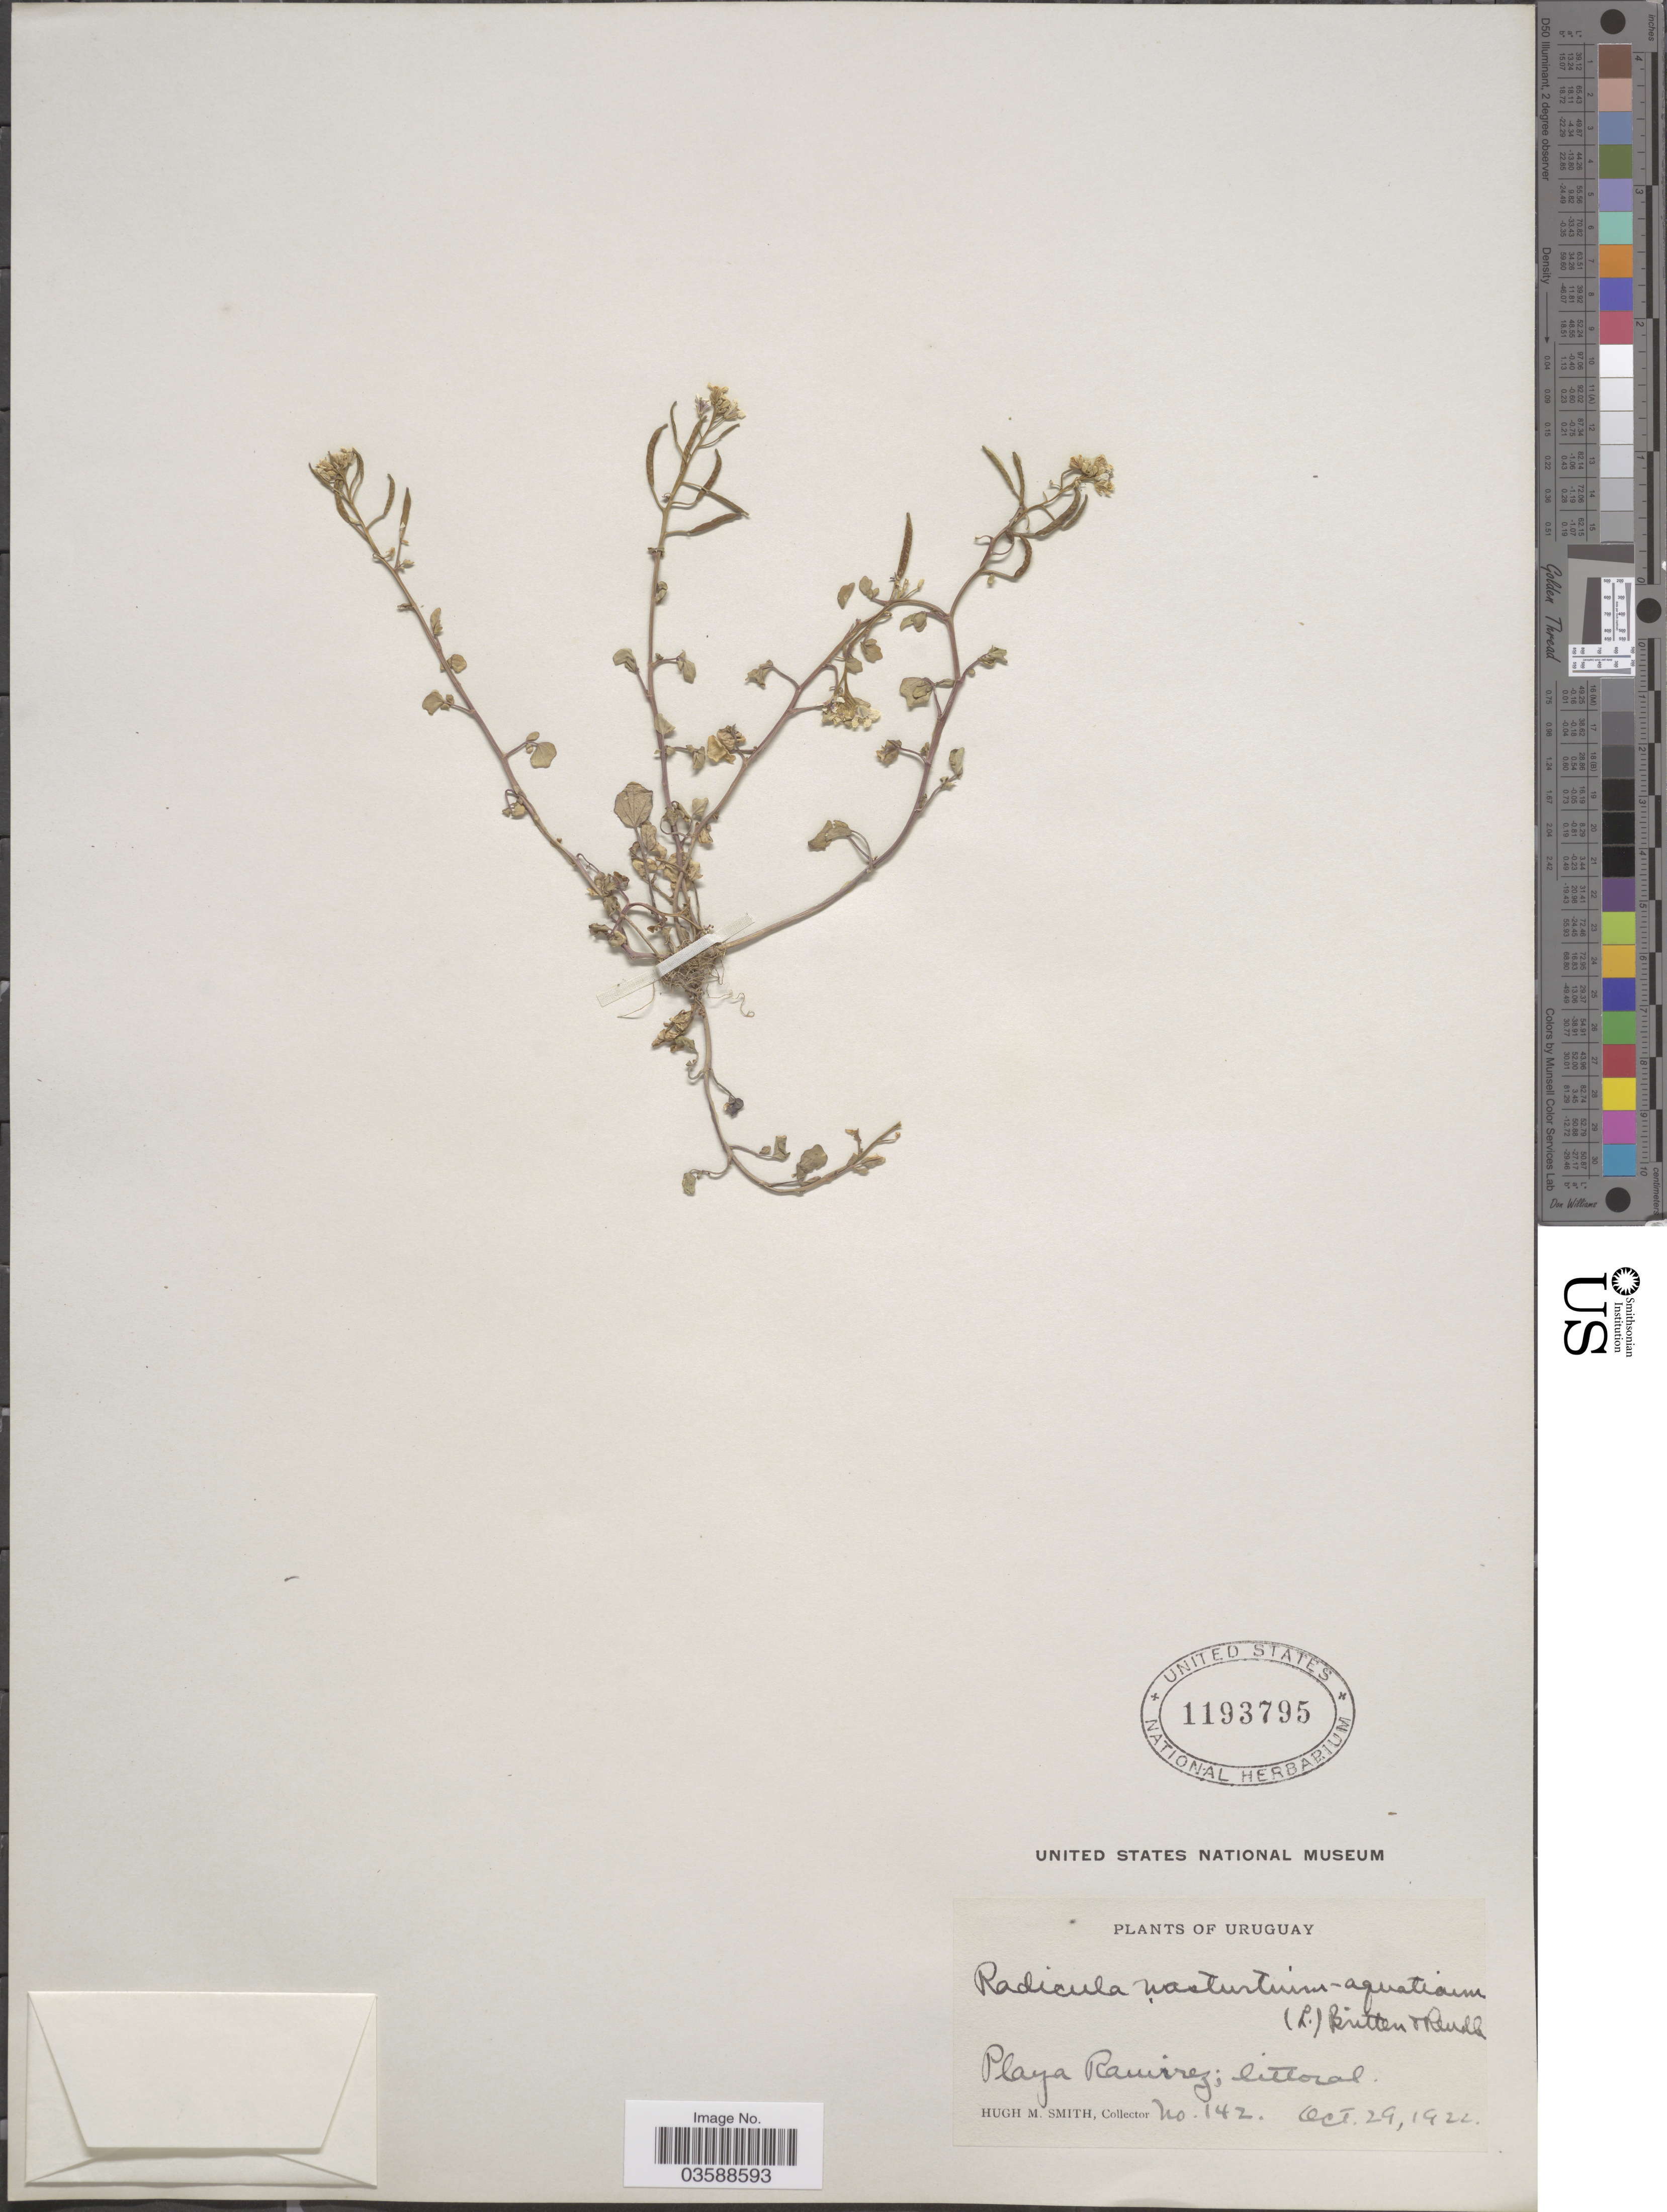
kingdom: Plantae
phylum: Tracheophyta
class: Magnoliopsida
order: Brassicales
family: Brassicaceae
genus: Nasturtium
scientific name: Nasturtium officinale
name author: R. Br.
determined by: Strong, M. T., (US), Smithsonian Institution - National Museum of Natural History (UNITED STATES)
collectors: H. M. Smith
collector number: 142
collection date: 1922-10-29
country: Uruguay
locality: Playa Ramirez; littoral.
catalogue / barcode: US 1193795